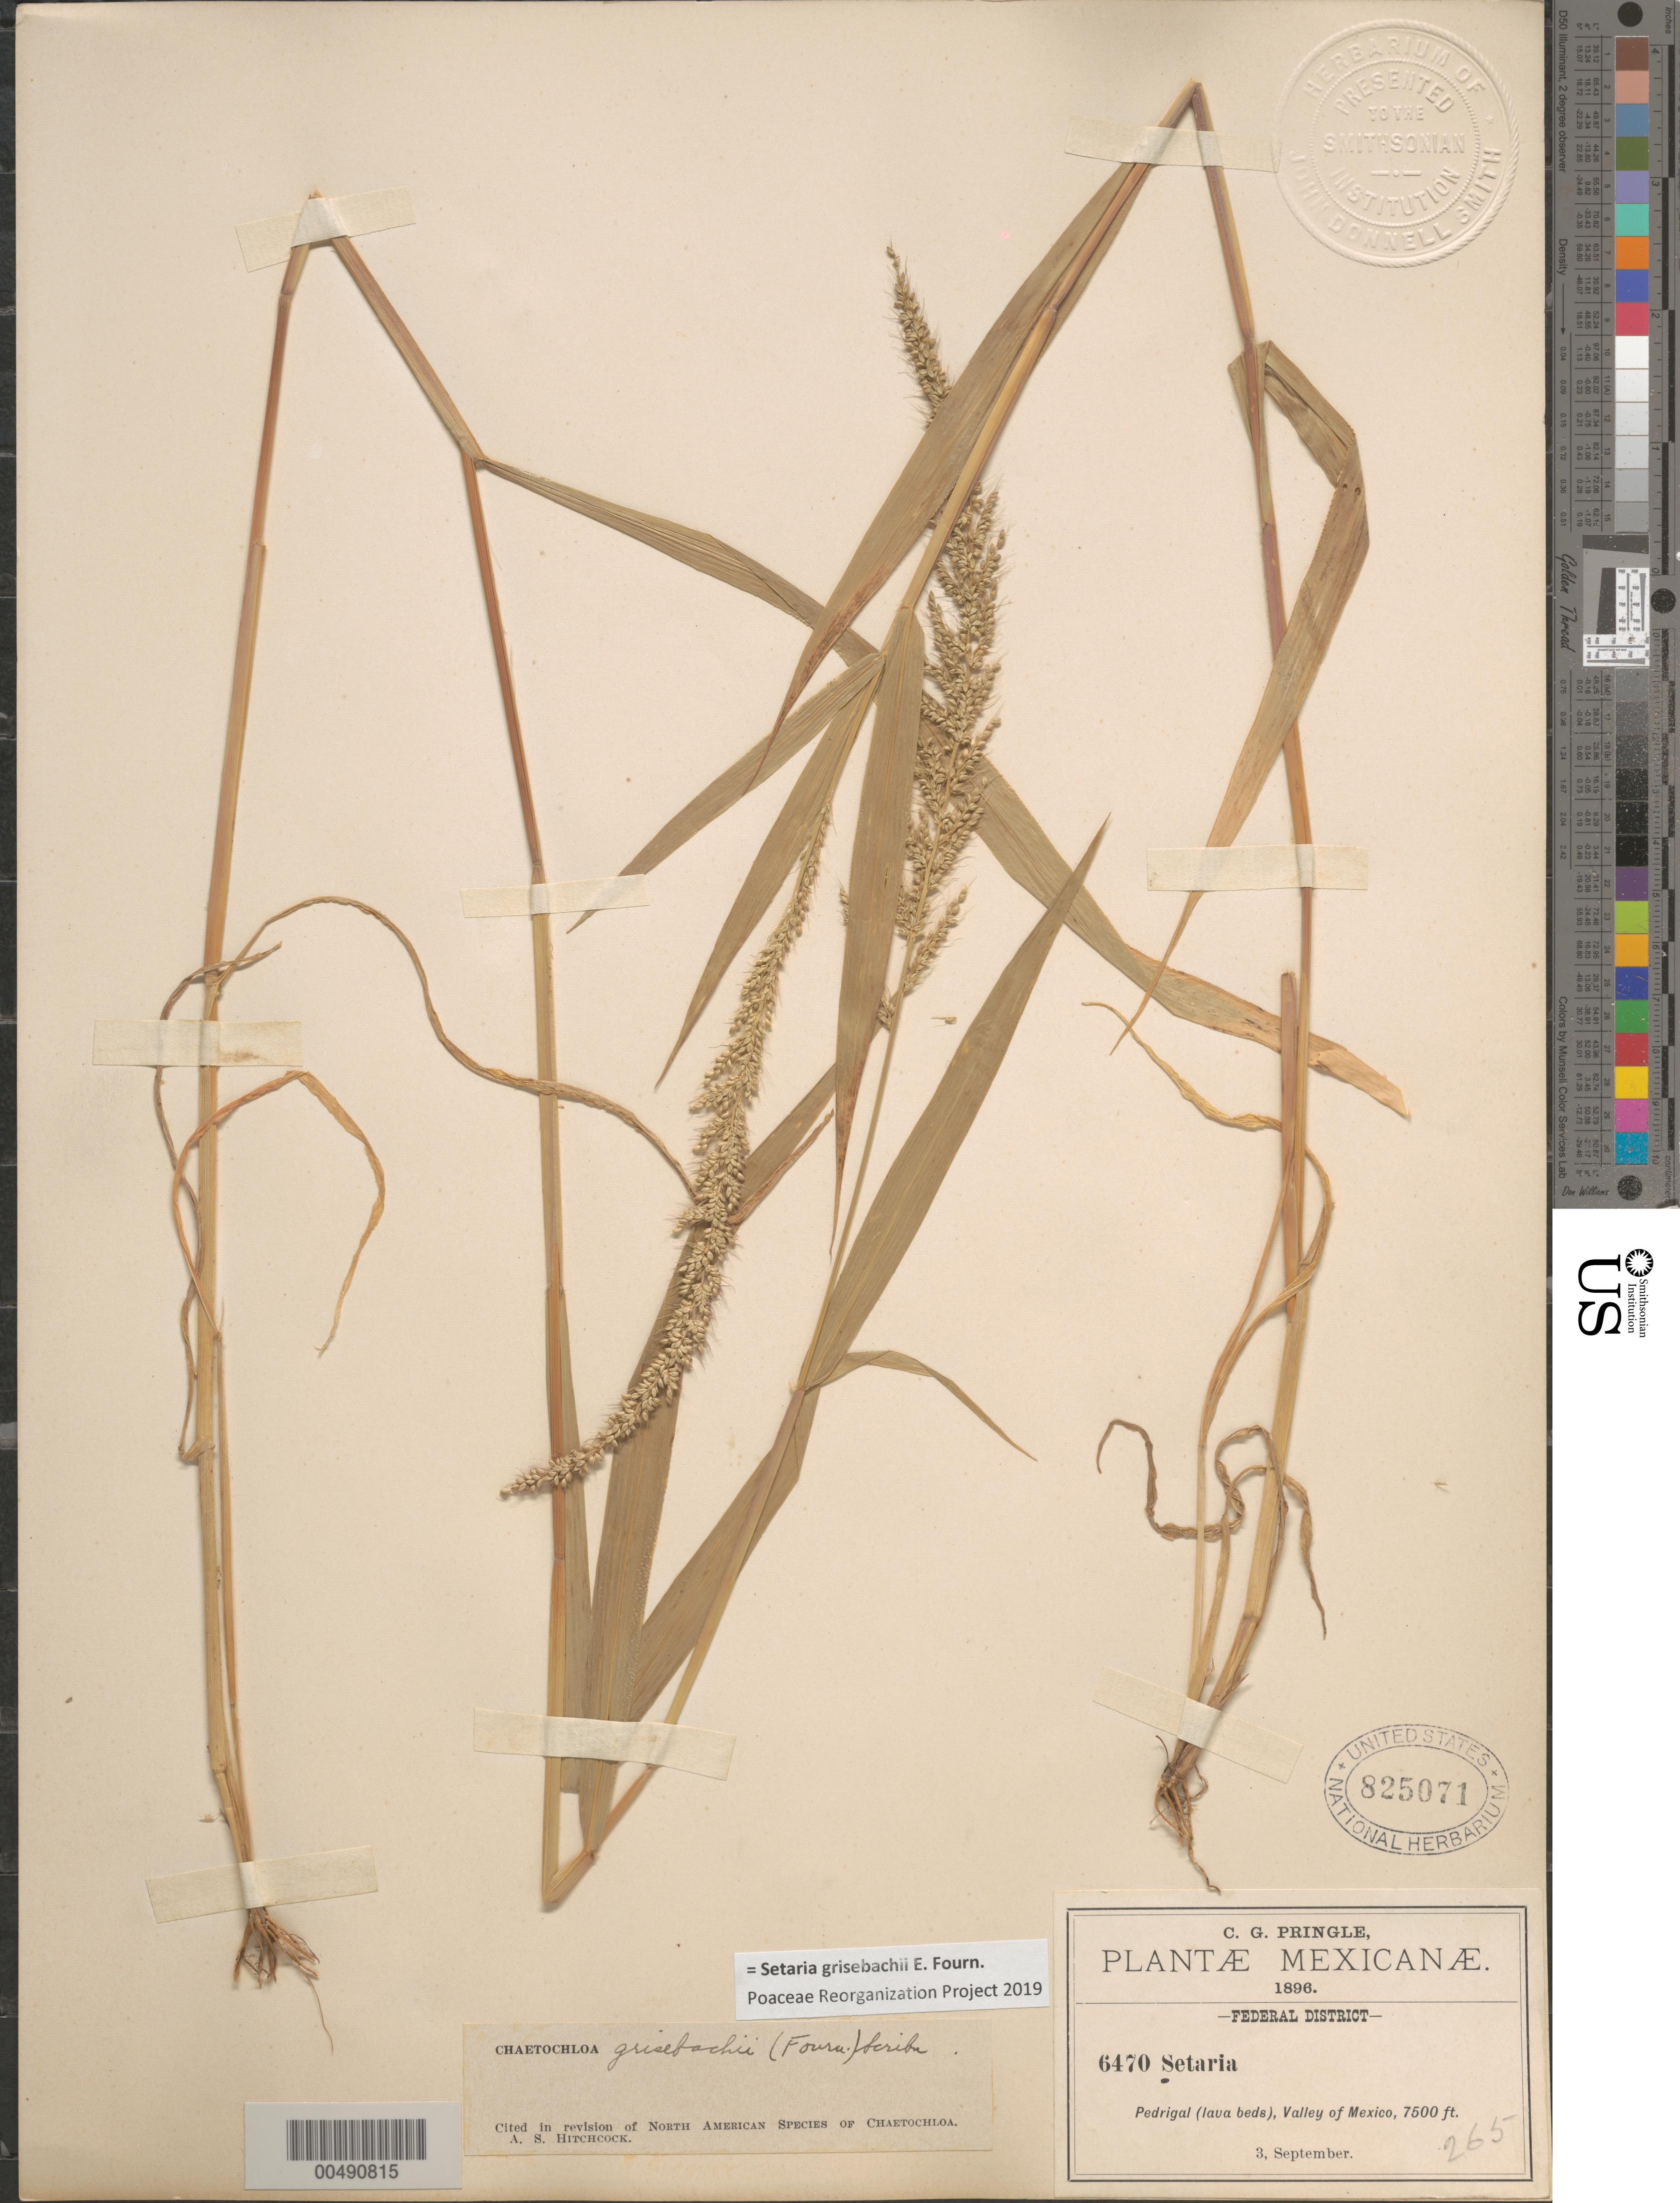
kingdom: Plantae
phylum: Tracheophyta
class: Liliopsida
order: Poales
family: Poaceae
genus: Setaria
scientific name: Setaria grisebachii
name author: E. Fourn.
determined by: Poaceae Reorganization Project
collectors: C. G. Pringle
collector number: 6470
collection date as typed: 3 Sep 1896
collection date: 1896-09-03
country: Mexico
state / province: Distrito Federal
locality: Pedrigal, Valley of Mexico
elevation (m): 2286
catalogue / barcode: US 825071